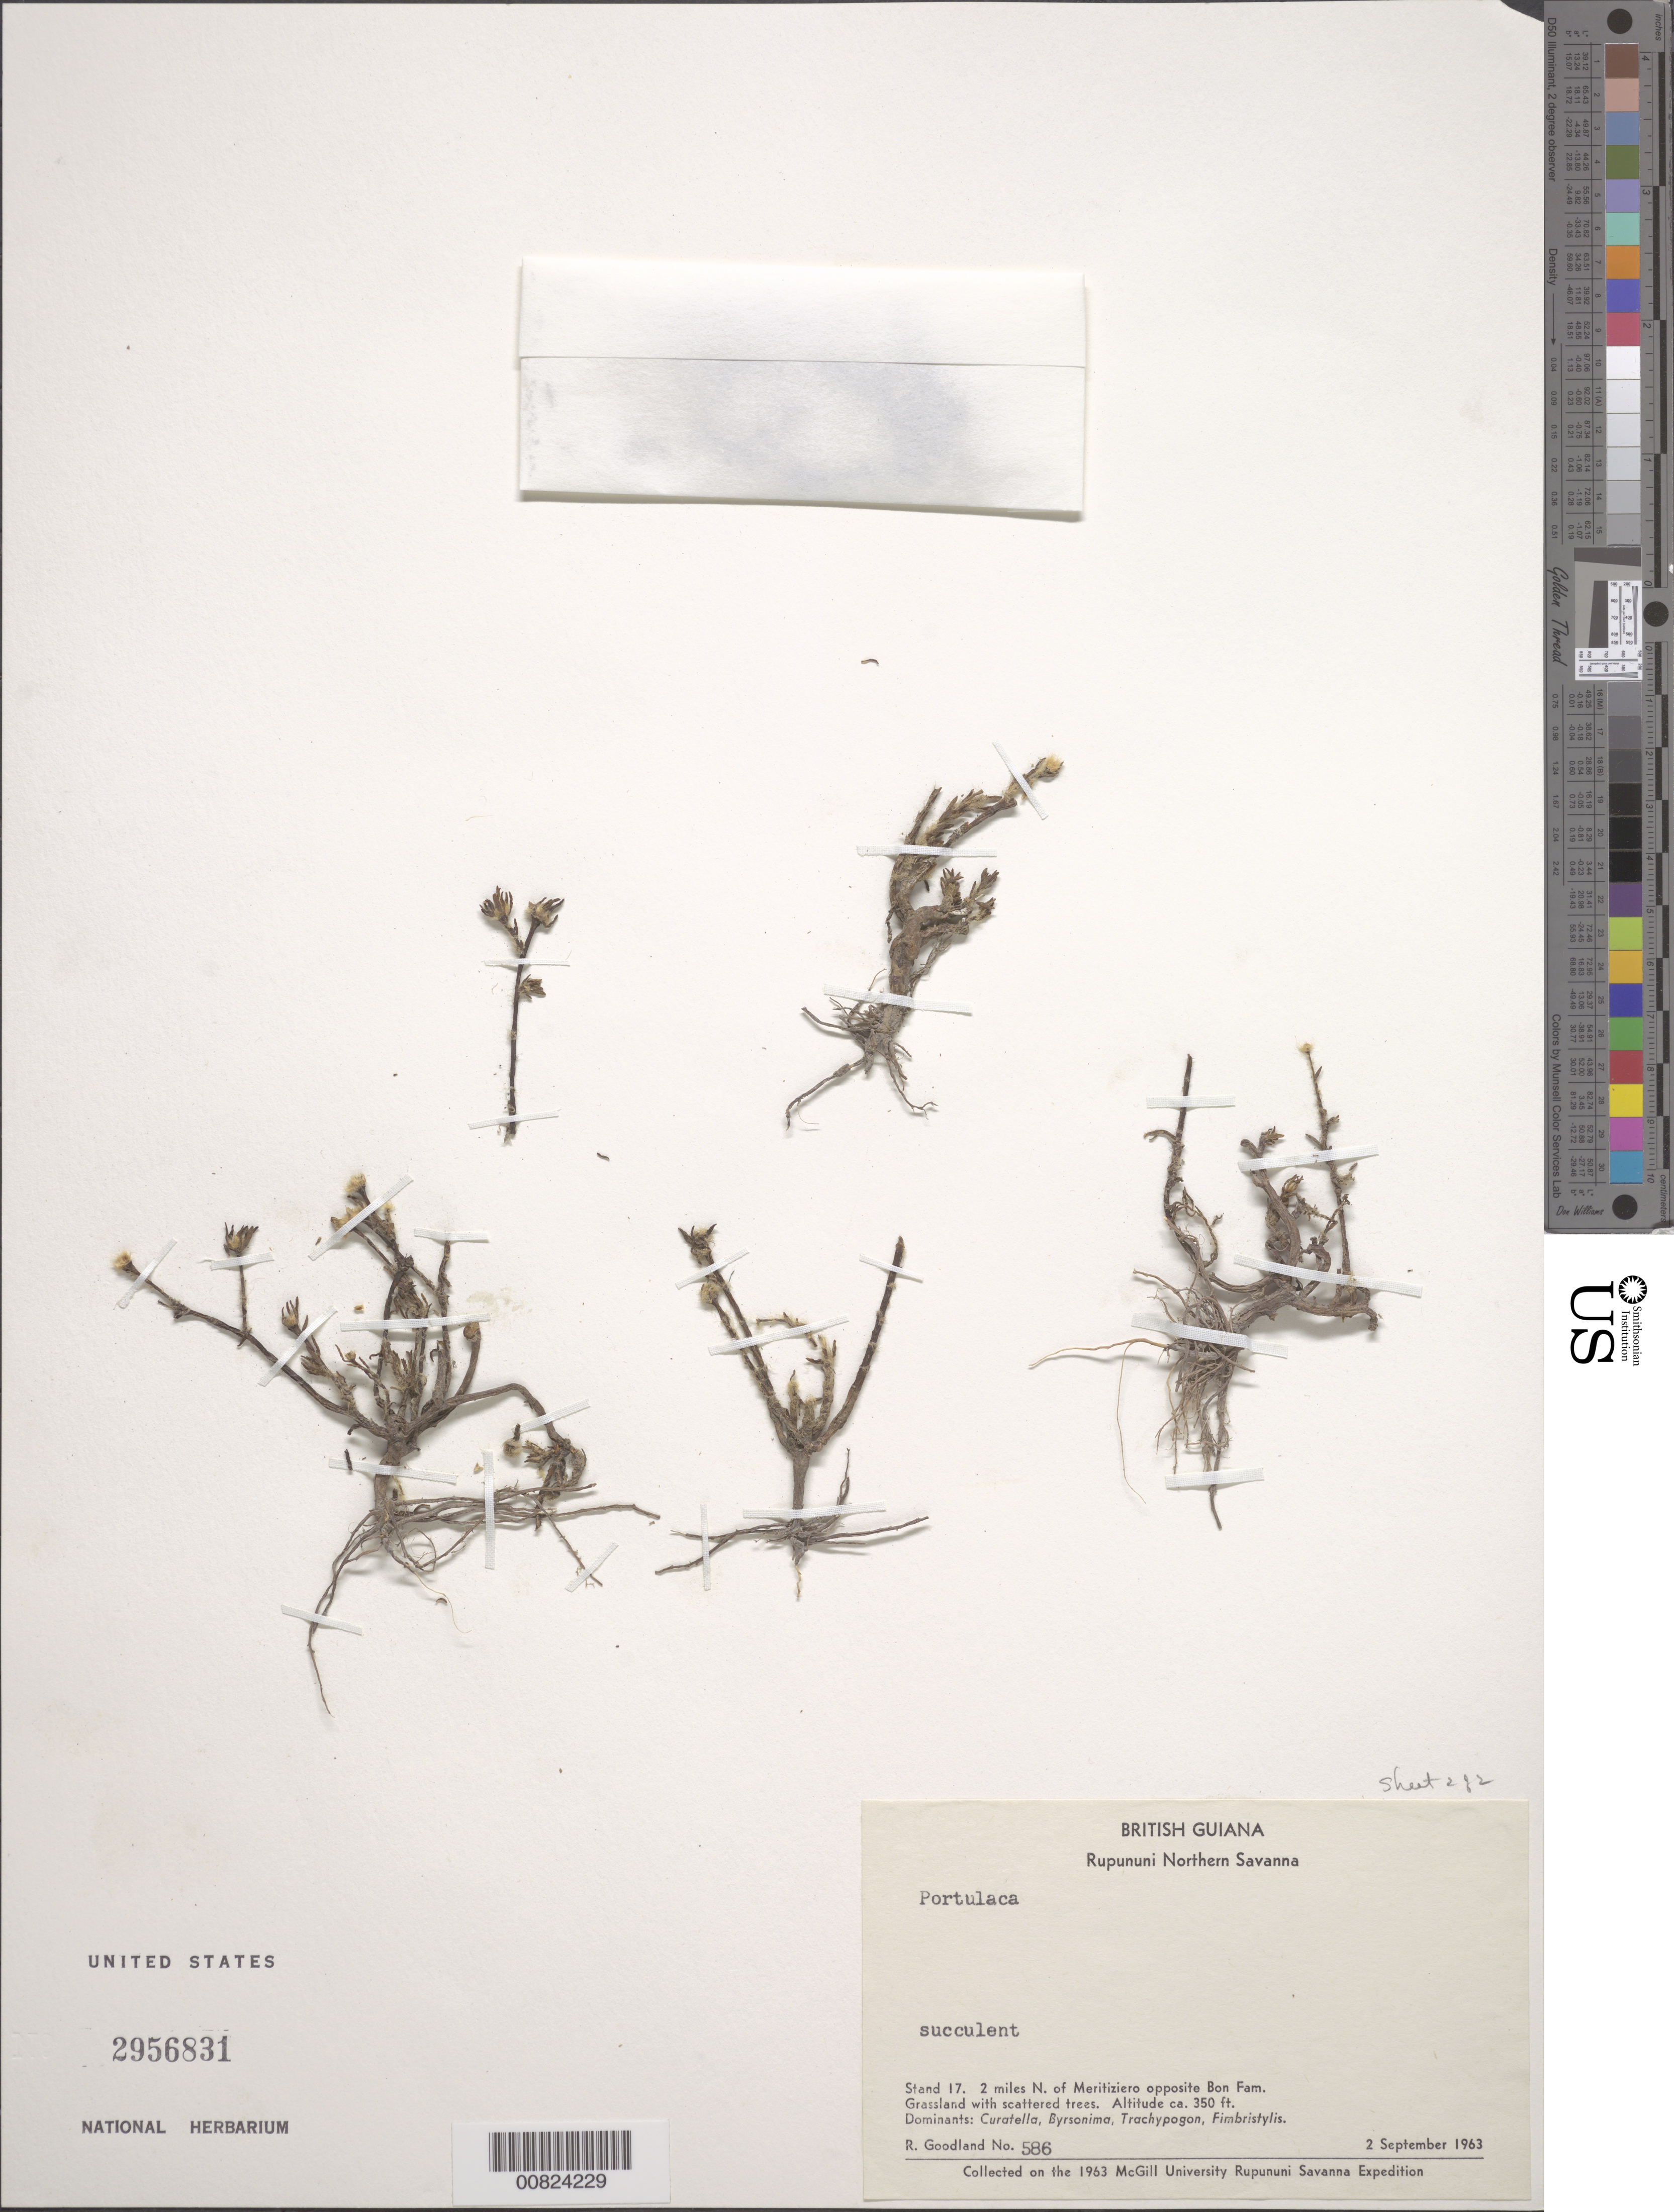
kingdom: Plantae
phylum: Tracheophyta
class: Magnoliopsida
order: Caryophyllales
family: Portulacaceae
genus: Portulaca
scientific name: Portulaca sp.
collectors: R. Goodland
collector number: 586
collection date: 1963-09-02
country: Guyana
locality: British Guiana. Rupununi Northern Savanna. Stand 17. 2 miles N. of Meritiziero opposite Bon Fam.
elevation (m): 107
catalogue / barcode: US 2956831